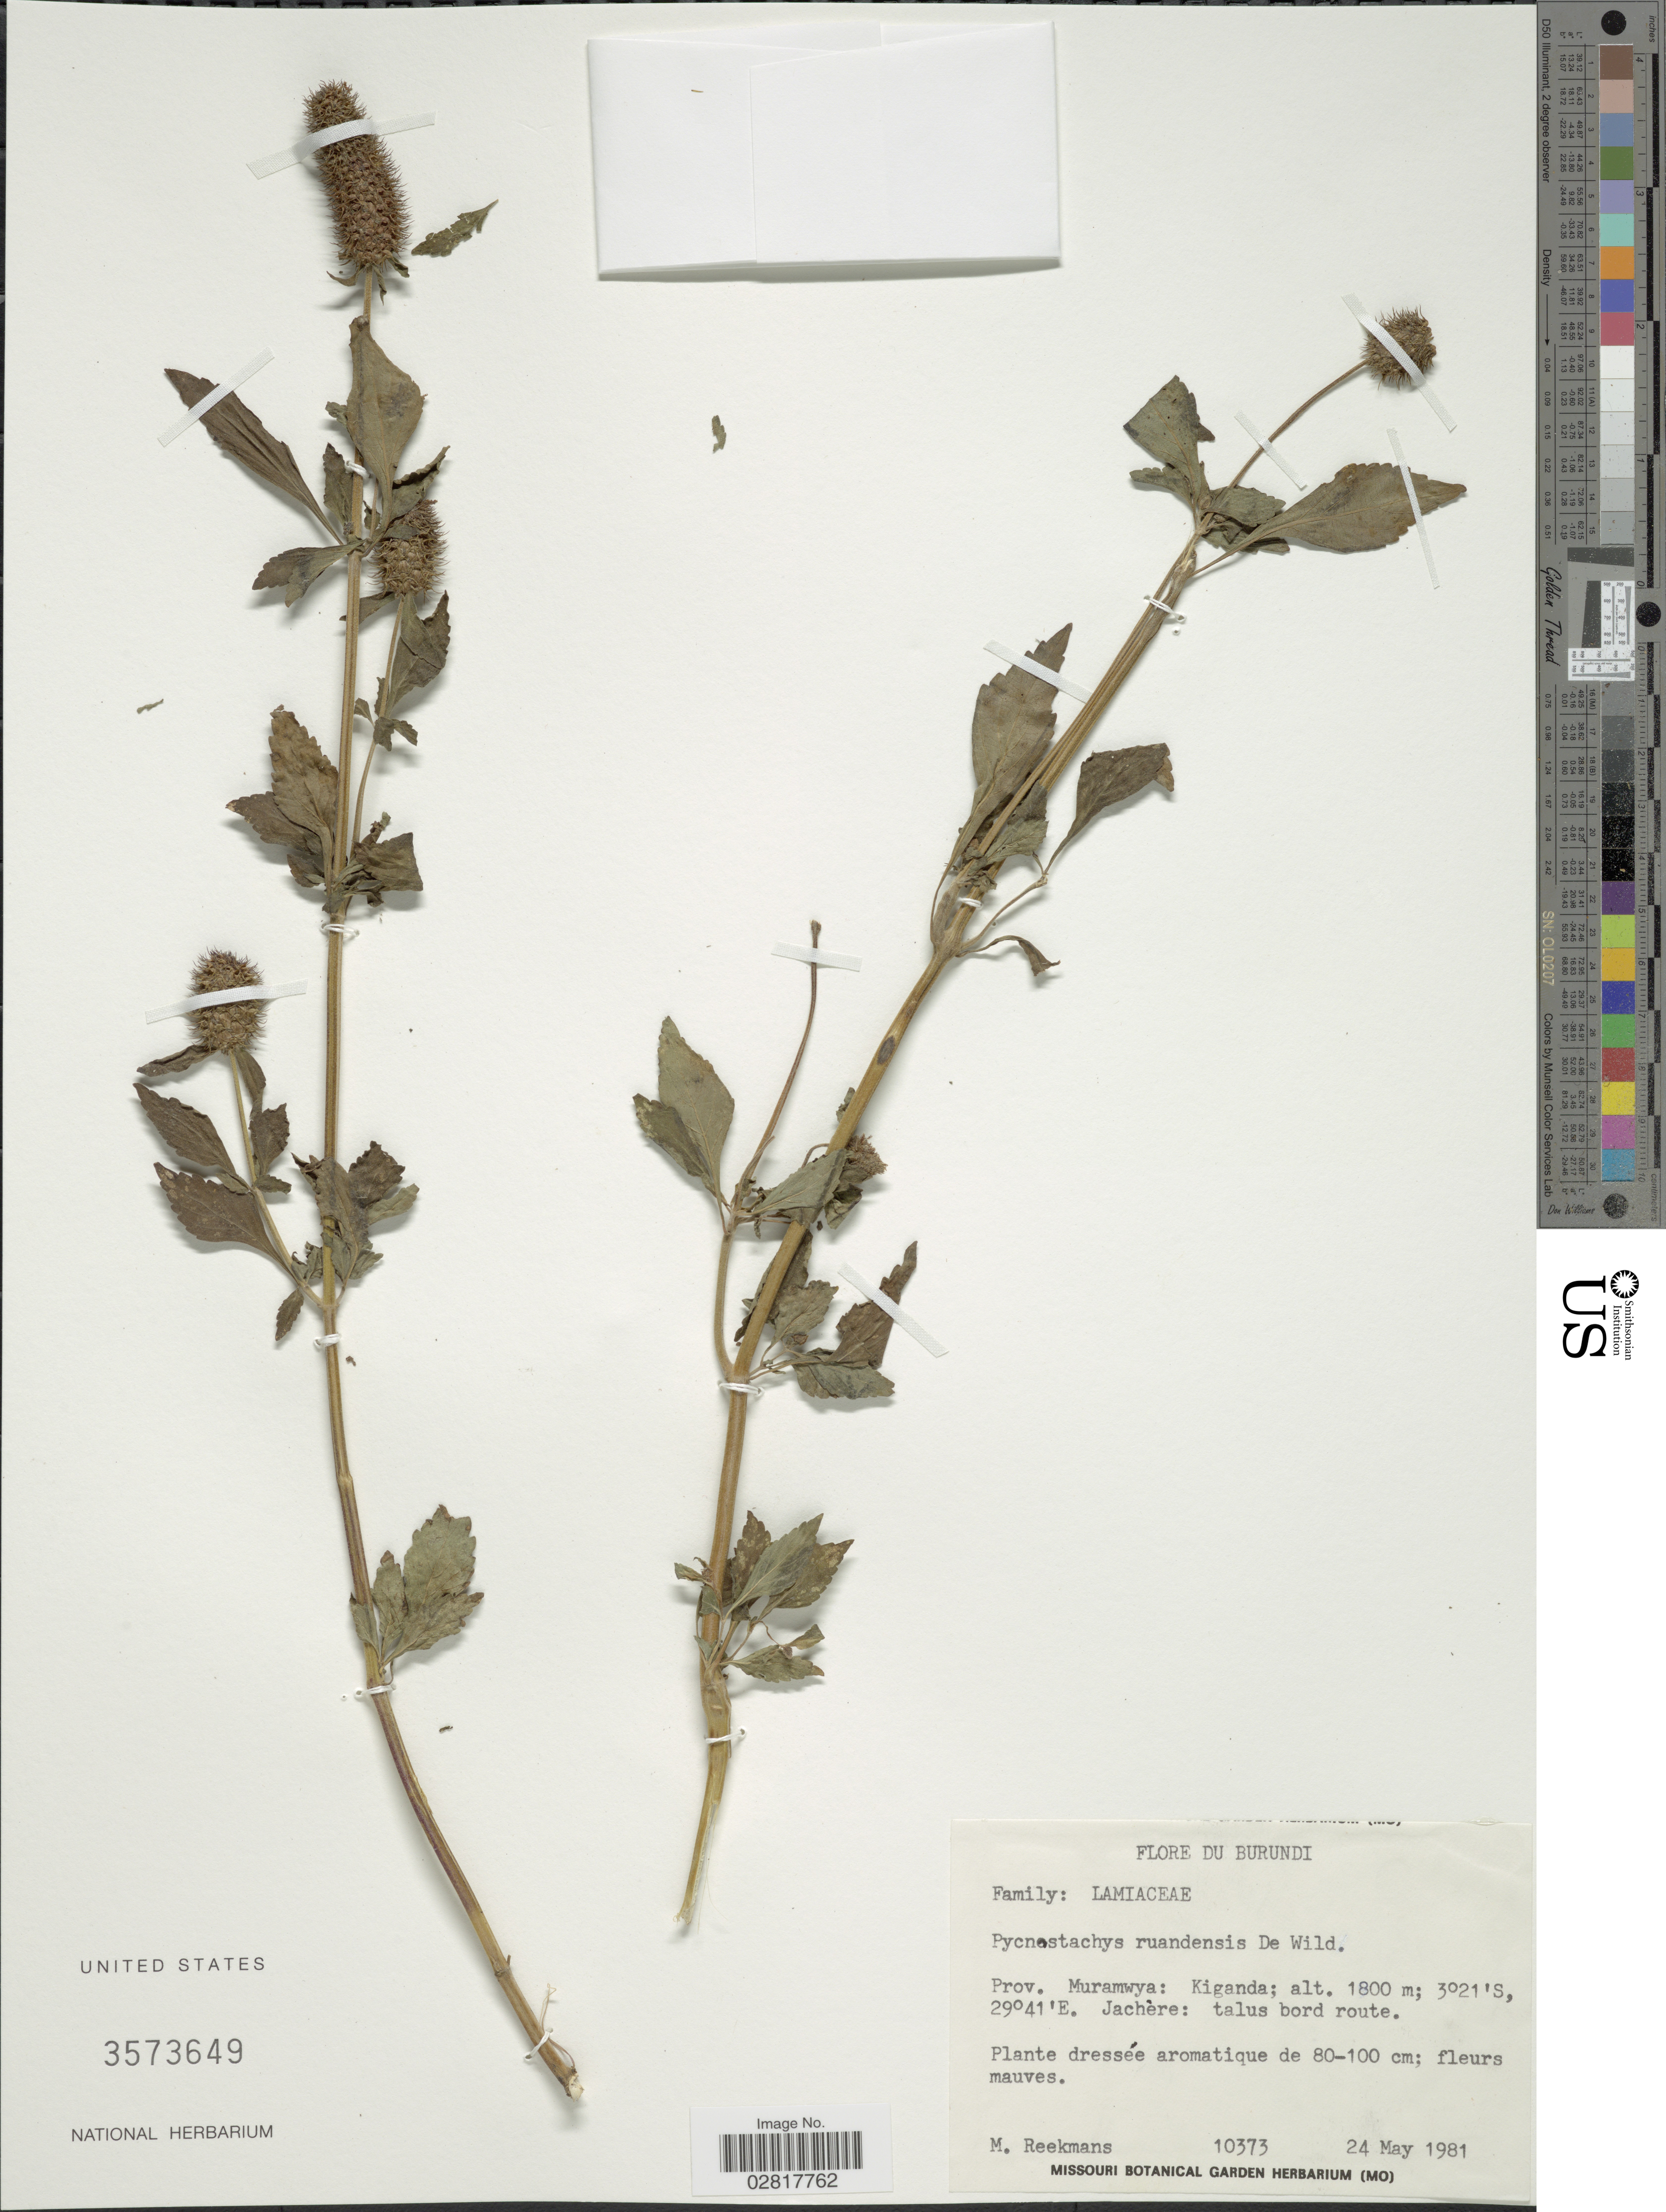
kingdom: Plantae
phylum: Tracheophyta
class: Magnoliopsida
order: Lamiales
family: Lamiaceae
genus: Pycnostachys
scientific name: Pycnostachys ruandensis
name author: De Wild.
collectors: M. Reekmans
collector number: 10373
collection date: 1981-05-24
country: Burundi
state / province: Muramvya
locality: Prov. Muramwya: Kiganda.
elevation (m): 1800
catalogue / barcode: US 3573649